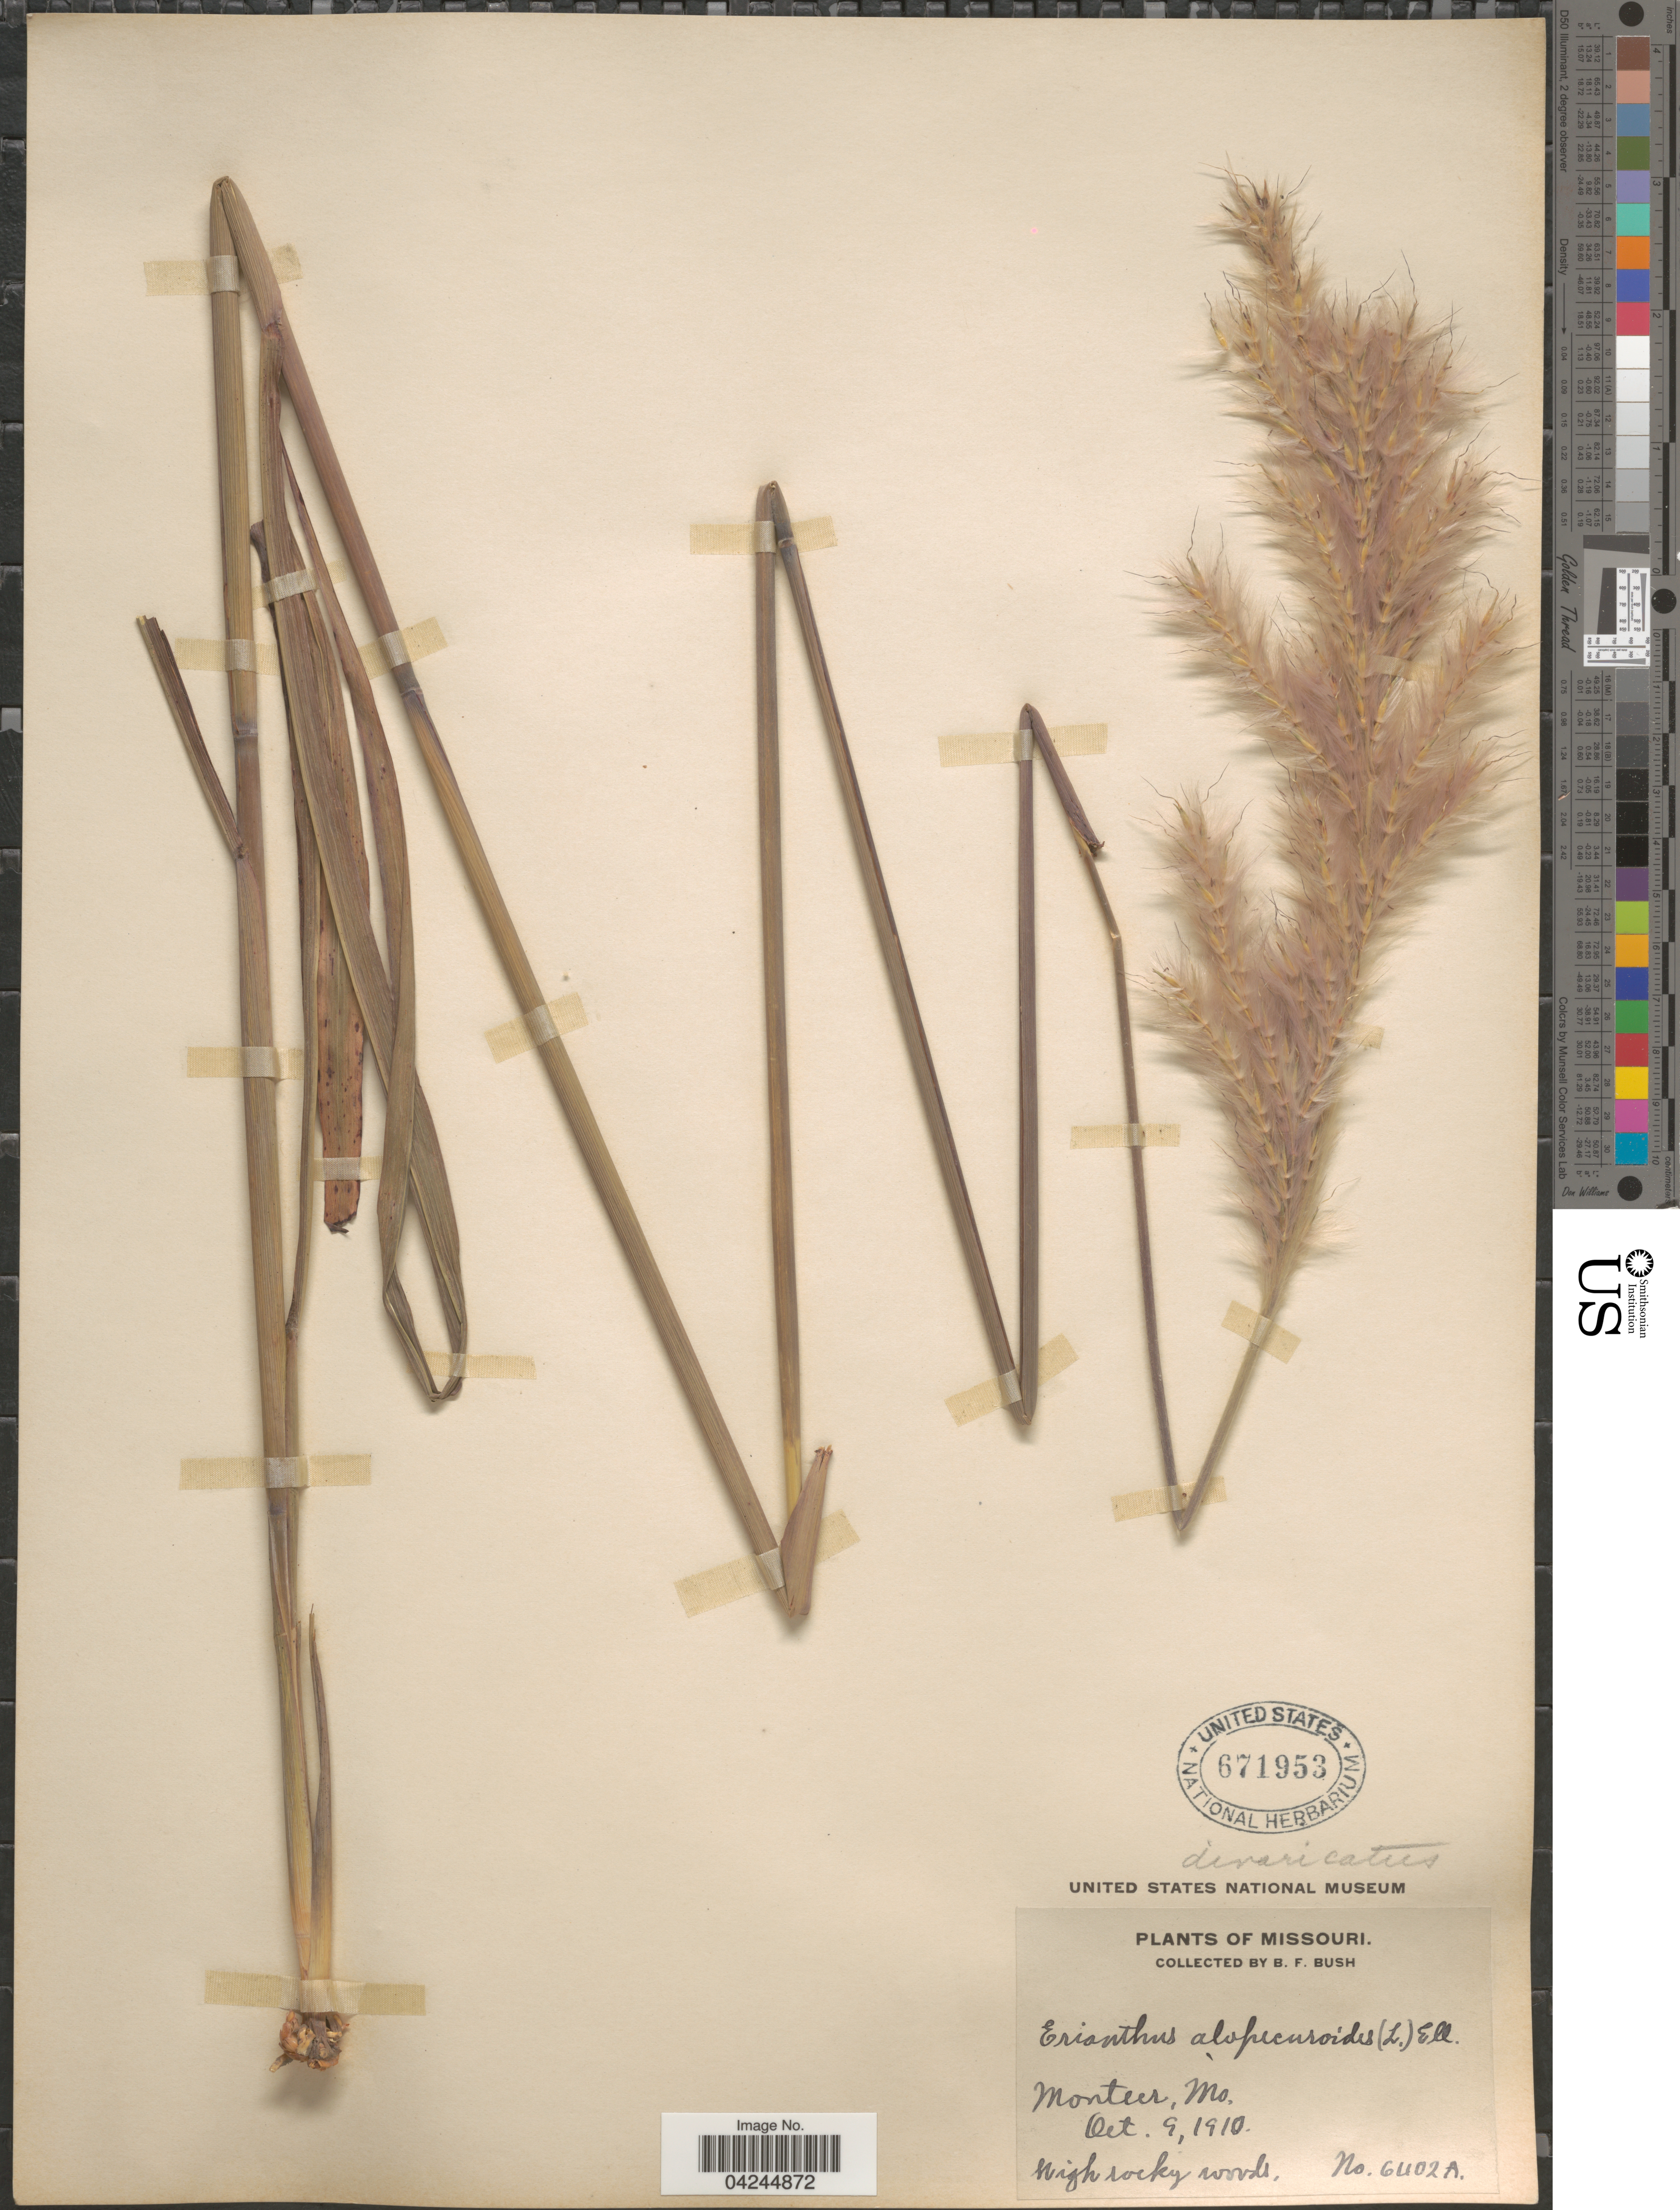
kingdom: Plantae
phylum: Tracheophyta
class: Liliopsida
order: Poales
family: Poaceae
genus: Erianthus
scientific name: Erianthus alopecuroides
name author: Elliott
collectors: B. F. Bush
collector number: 6402A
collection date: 1910-10-09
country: United States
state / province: Missouri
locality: Monteer. High rocky woods.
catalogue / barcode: US 671953